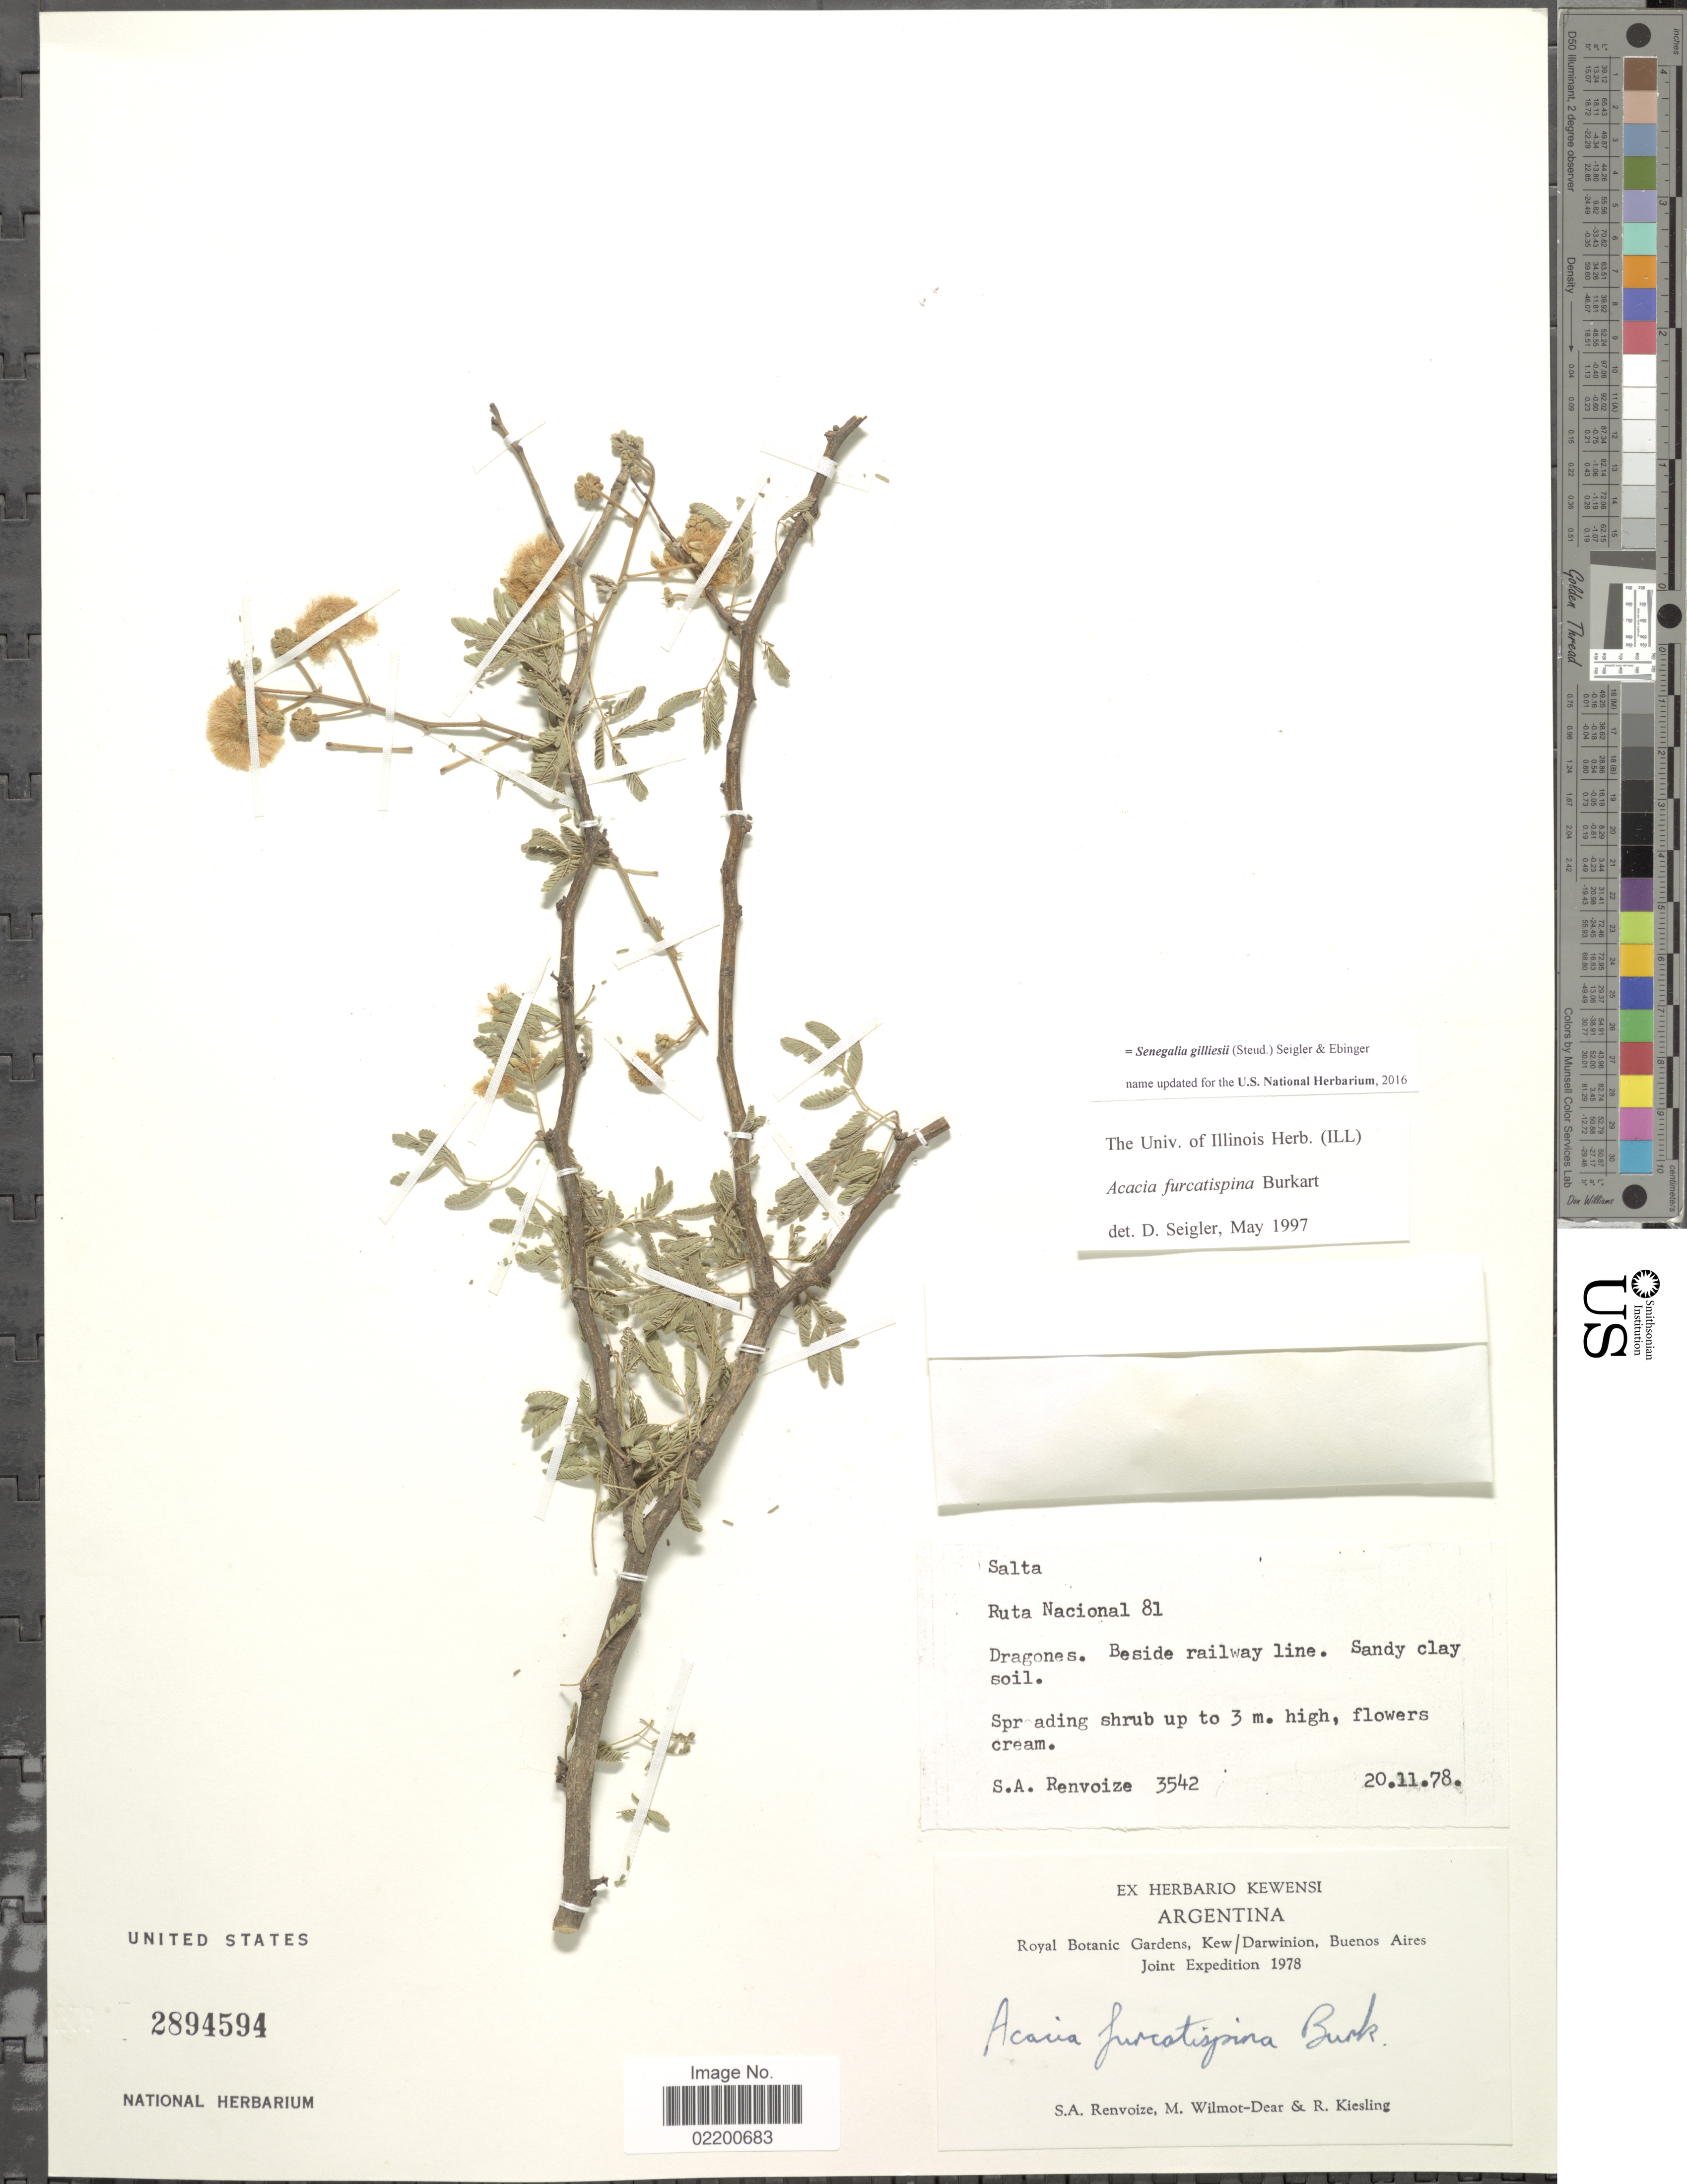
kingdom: Plantae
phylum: Tracheophyta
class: Magnoliopsida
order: Fabales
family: Fabaceae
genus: Senegalia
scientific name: Senegalia gilliesii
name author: (Steud.) Seigler & Ebinger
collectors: S. A. Renvoize, M. Wilmot-Dear & R. Kiesling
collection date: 1978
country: Argentina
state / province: Buenos Aires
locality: Darwinion Buenos Aires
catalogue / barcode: US 2894594